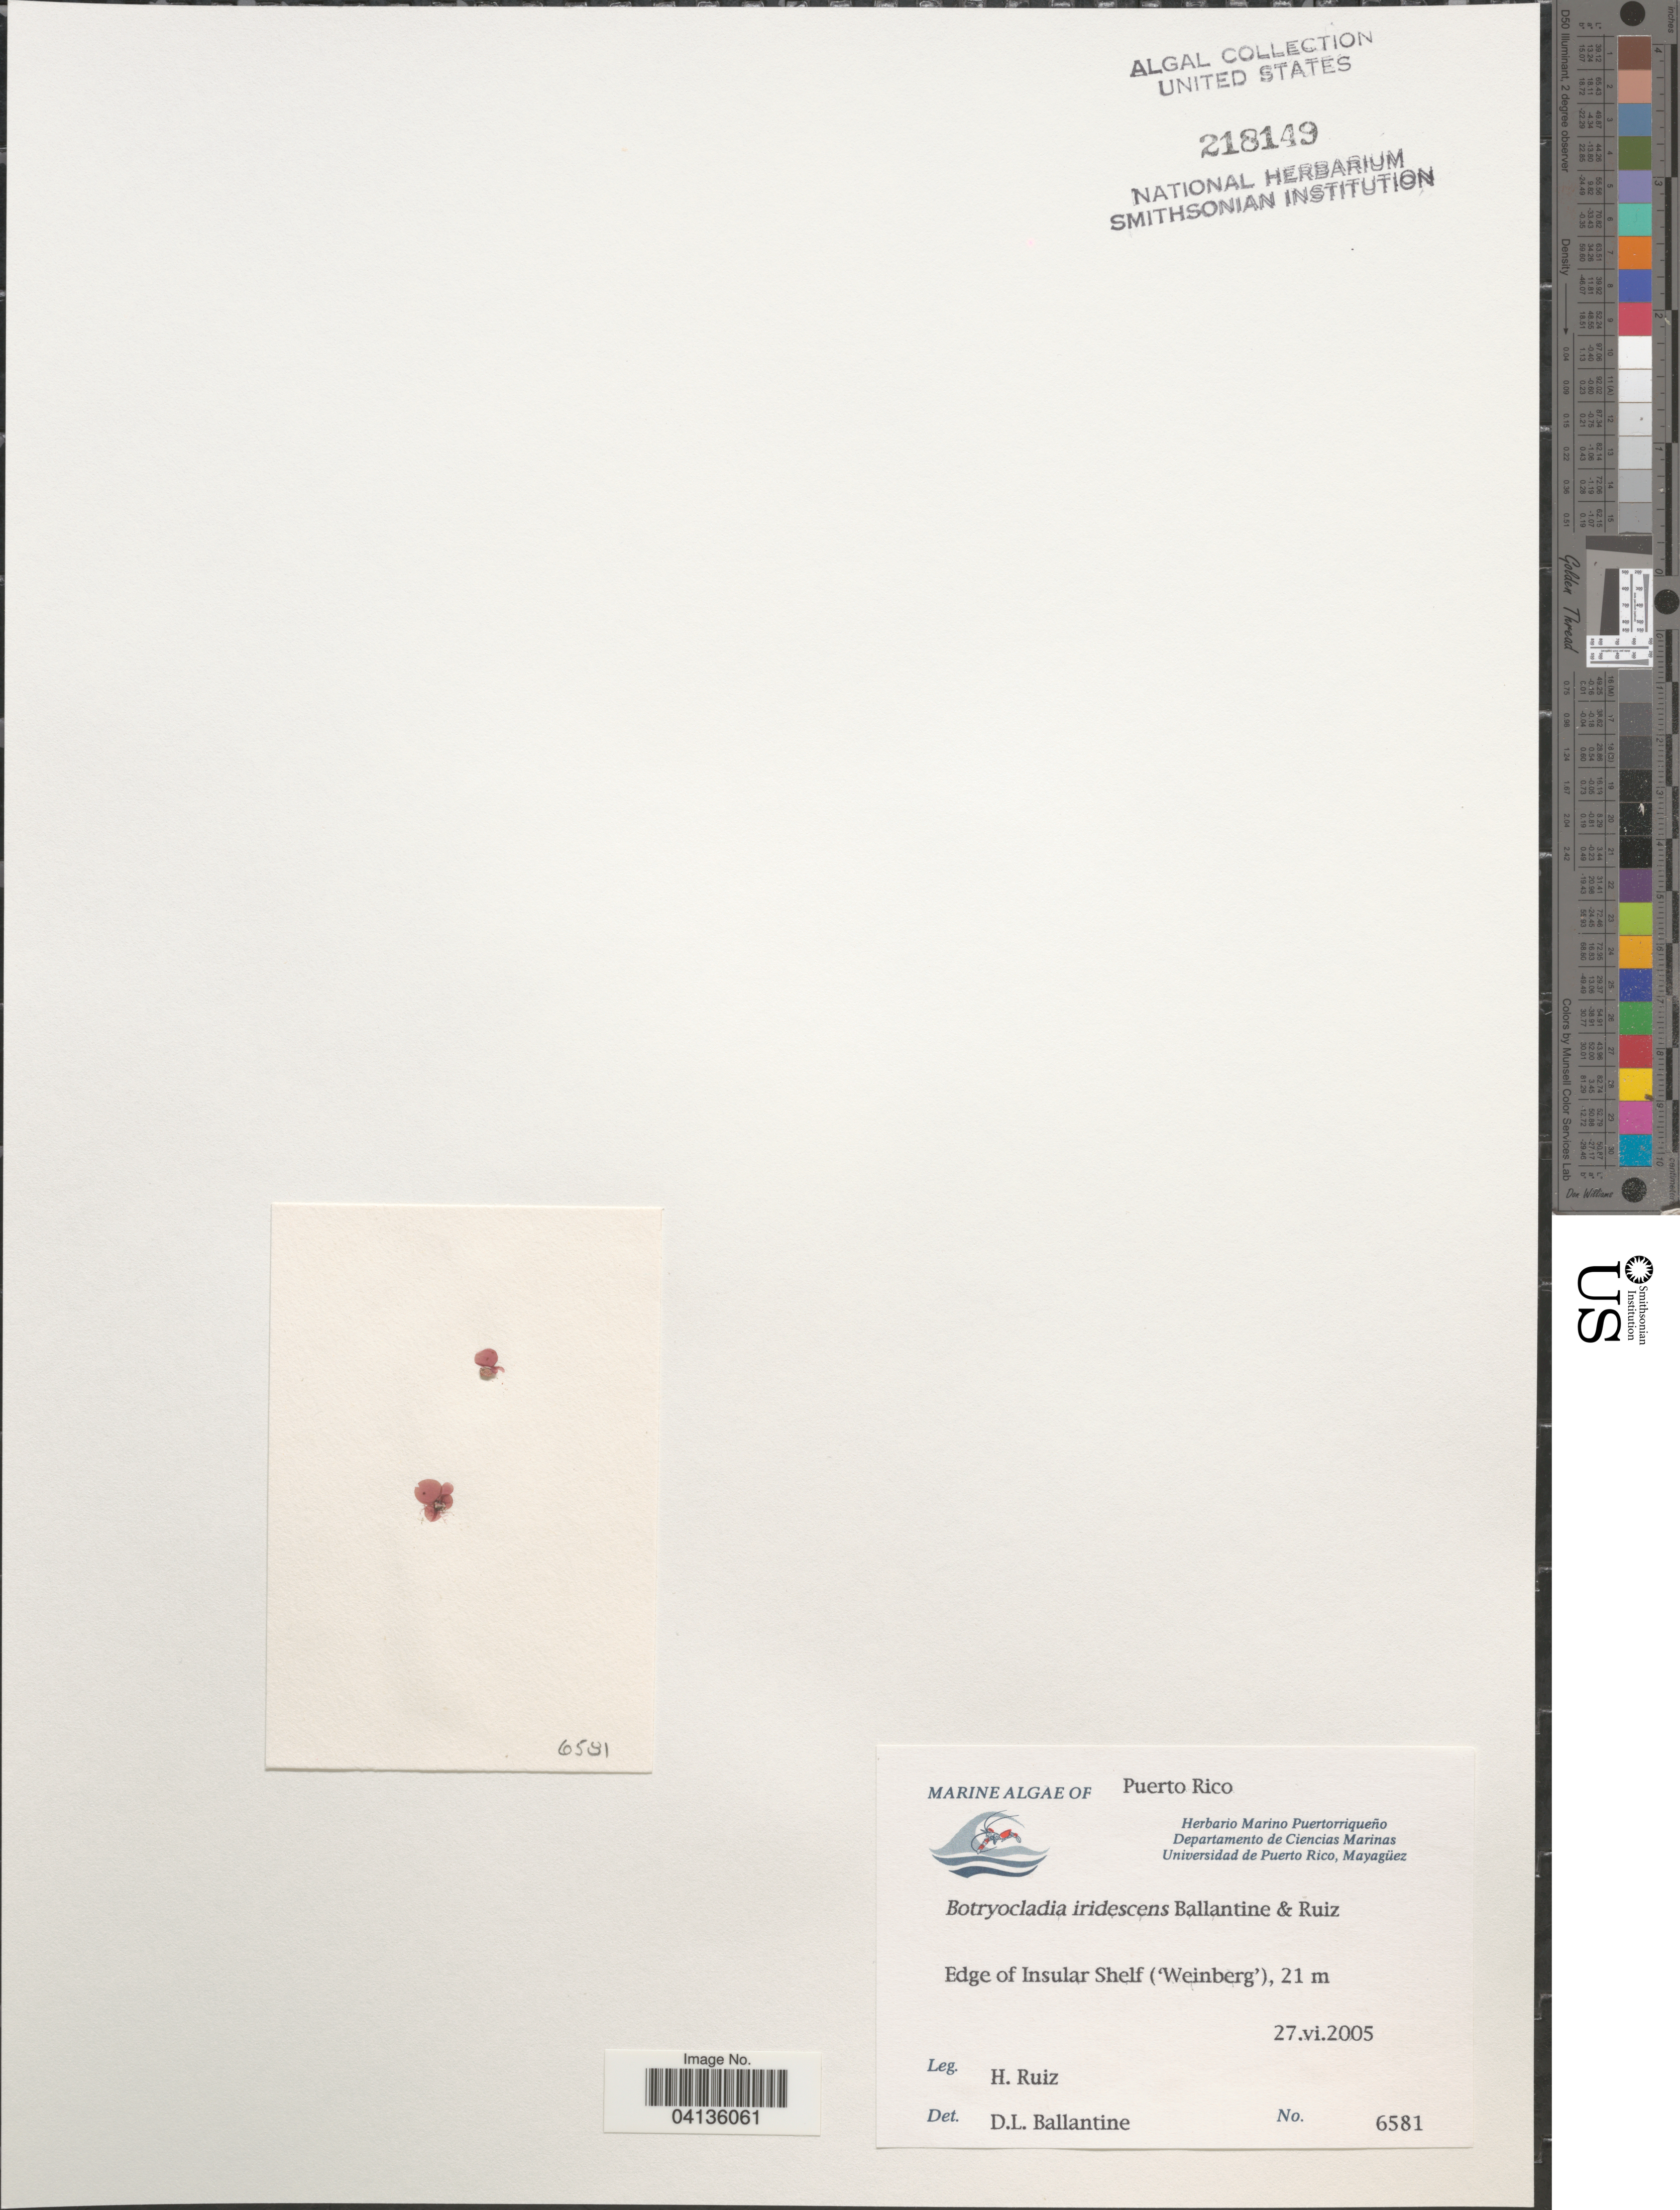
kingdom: Plantae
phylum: Rhodophyta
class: Florideophyceae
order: Rhodymeniales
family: Rhodymeniaceae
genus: Botryocladia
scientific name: Botryocladia iridescens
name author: D.L. Ballant. & H.Ruiz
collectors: H. Ruiz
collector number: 6581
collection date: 2005-06-27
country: Puerto Rico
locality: Edge of Insular Shelf ('Weinberg').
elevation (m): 21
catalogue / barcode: US 218149